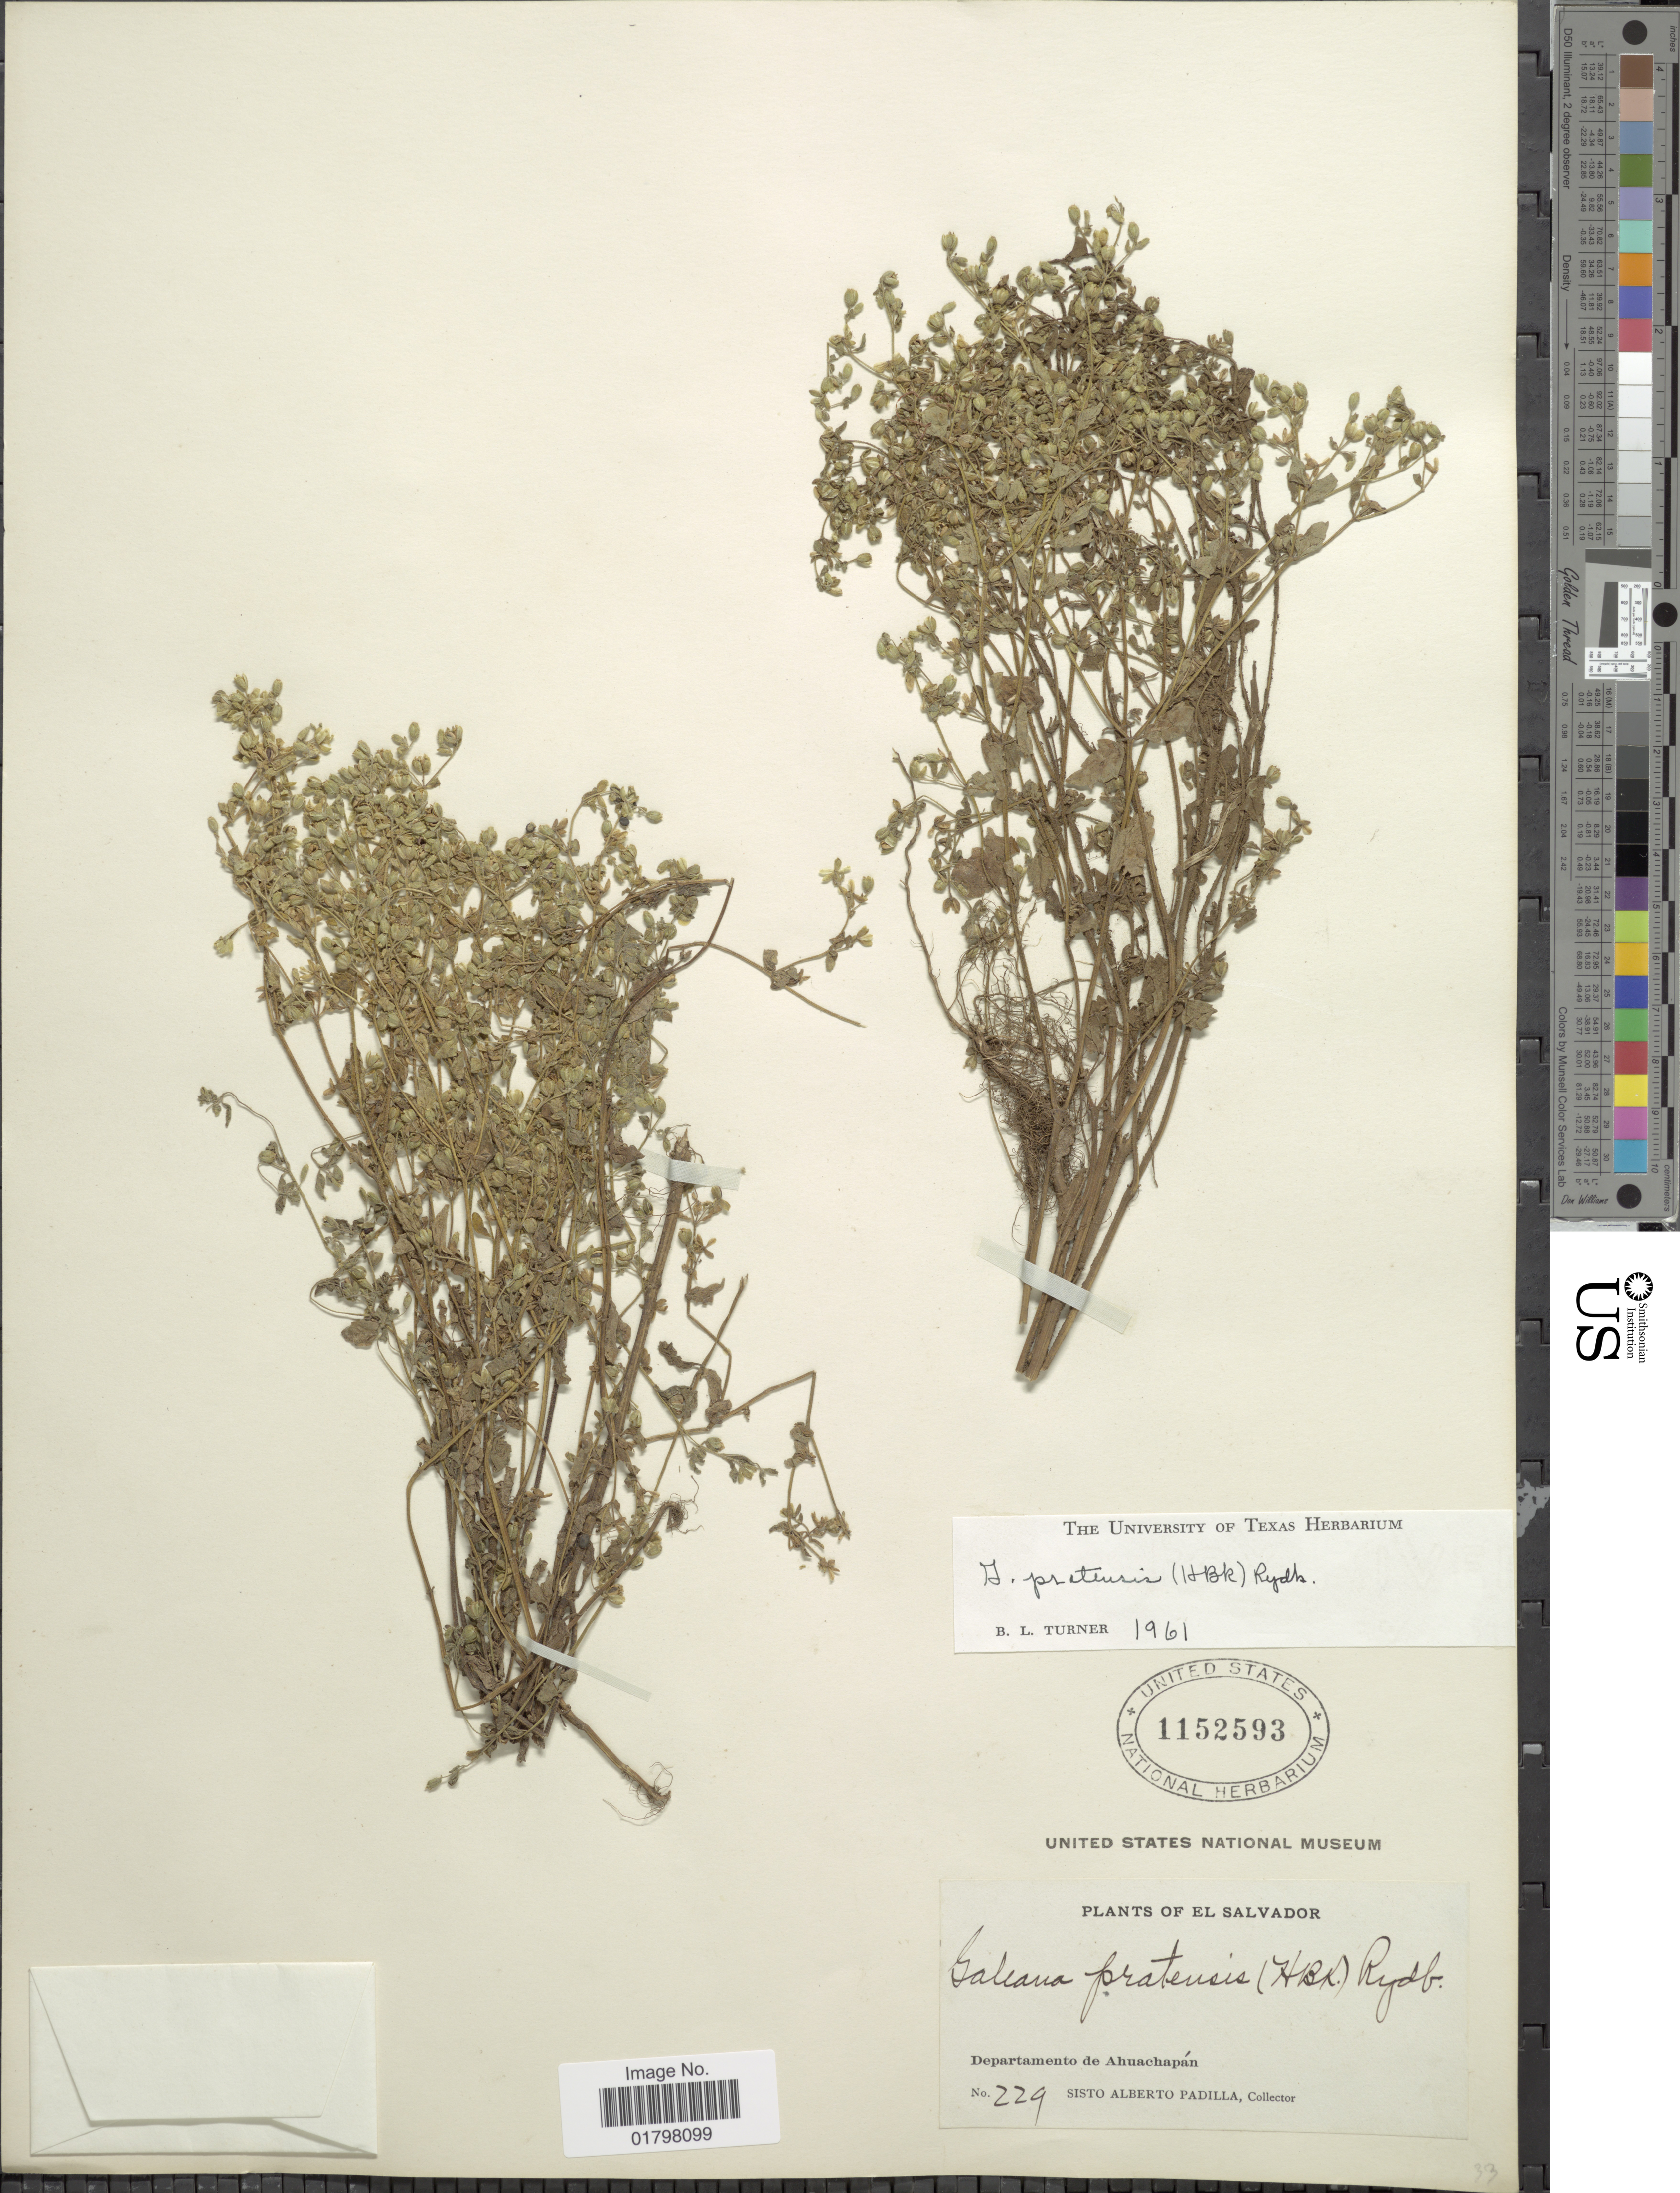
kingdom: Plantae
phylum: Tracheophyta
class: Magnoliopsida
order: Asterales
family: Asteraceae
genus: Galeana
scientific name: Galeana pratensis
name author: (Kunth) Rydb.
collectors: S. A. Padilla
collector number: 229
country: El Salvador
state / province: Ahuachapan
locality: Departamento de Ahuachapán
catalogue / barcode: US 1152593